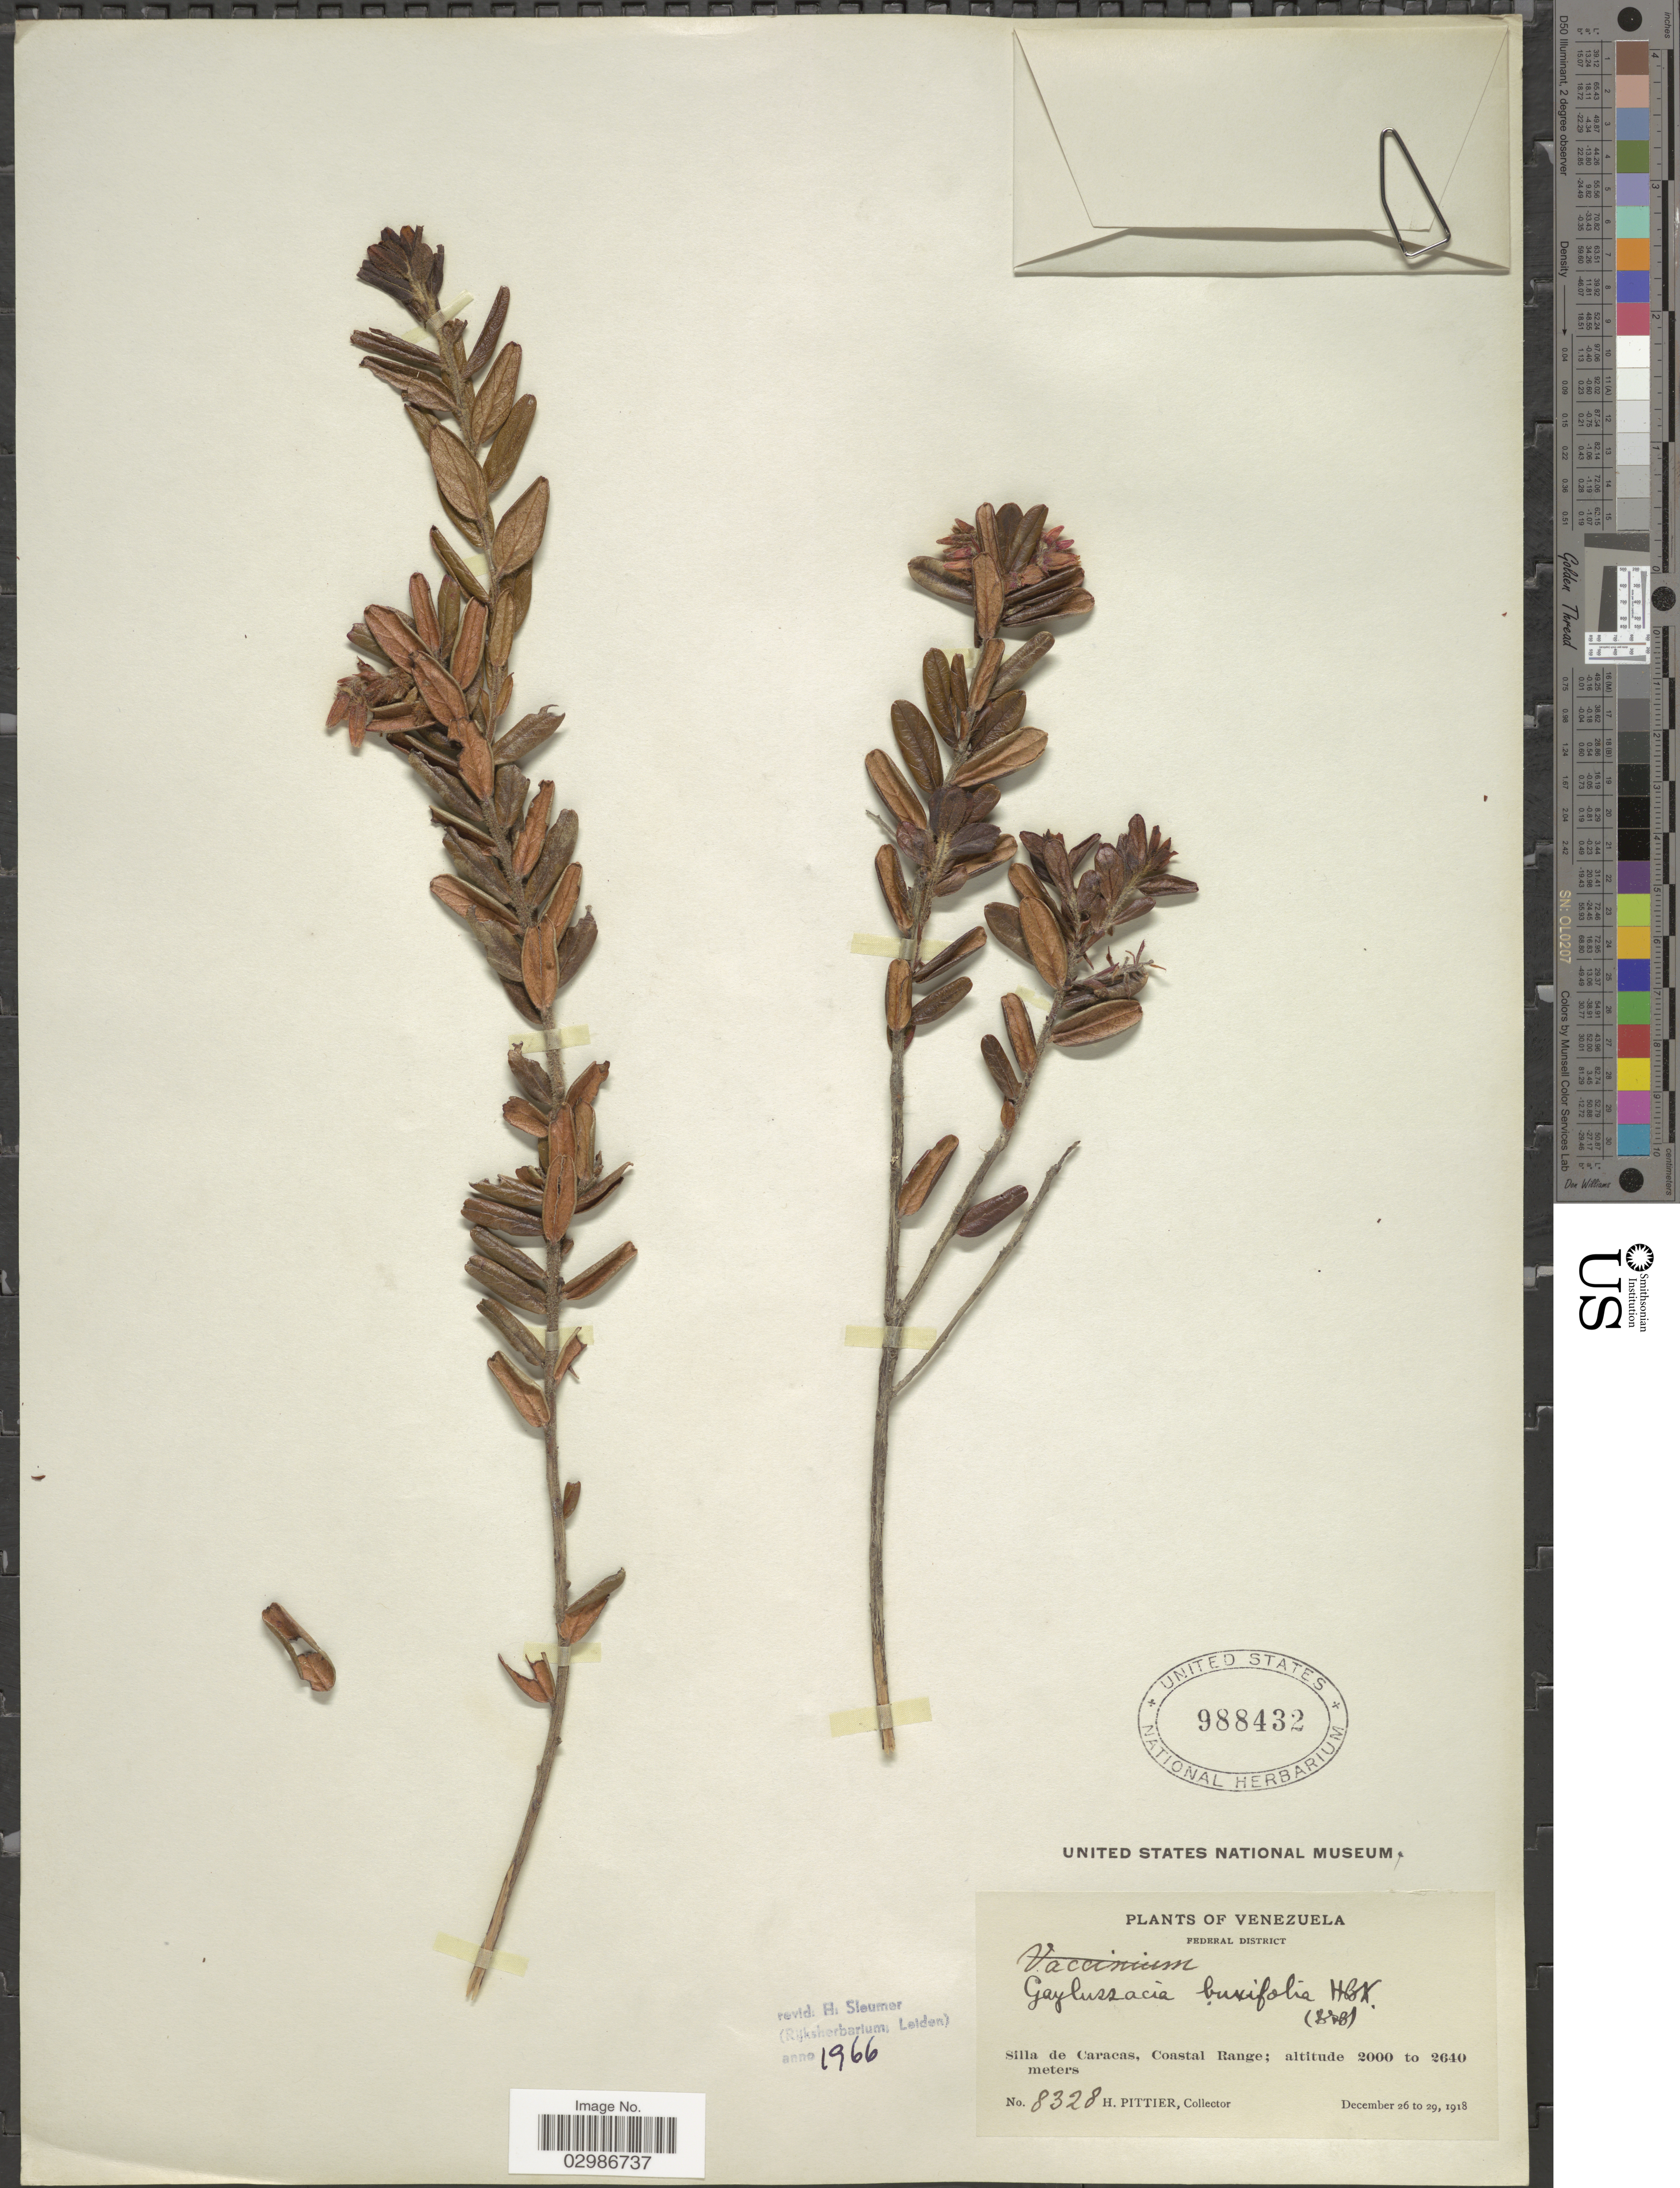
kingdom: Plantae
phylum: Tracheophyta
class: Magnoliopsida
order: Ericales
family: Ericaceae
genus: Gaylussacia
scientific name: Gaylussacia buxifolia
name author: Kunth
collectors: H. F. Pittier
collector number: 8328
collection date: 1918-12-26/1918-12-29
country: Venezuela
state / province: Distrito Federal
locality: Federal District, Silla de Caracas, Coastal Range.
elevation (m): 2000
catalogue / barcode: US 988432